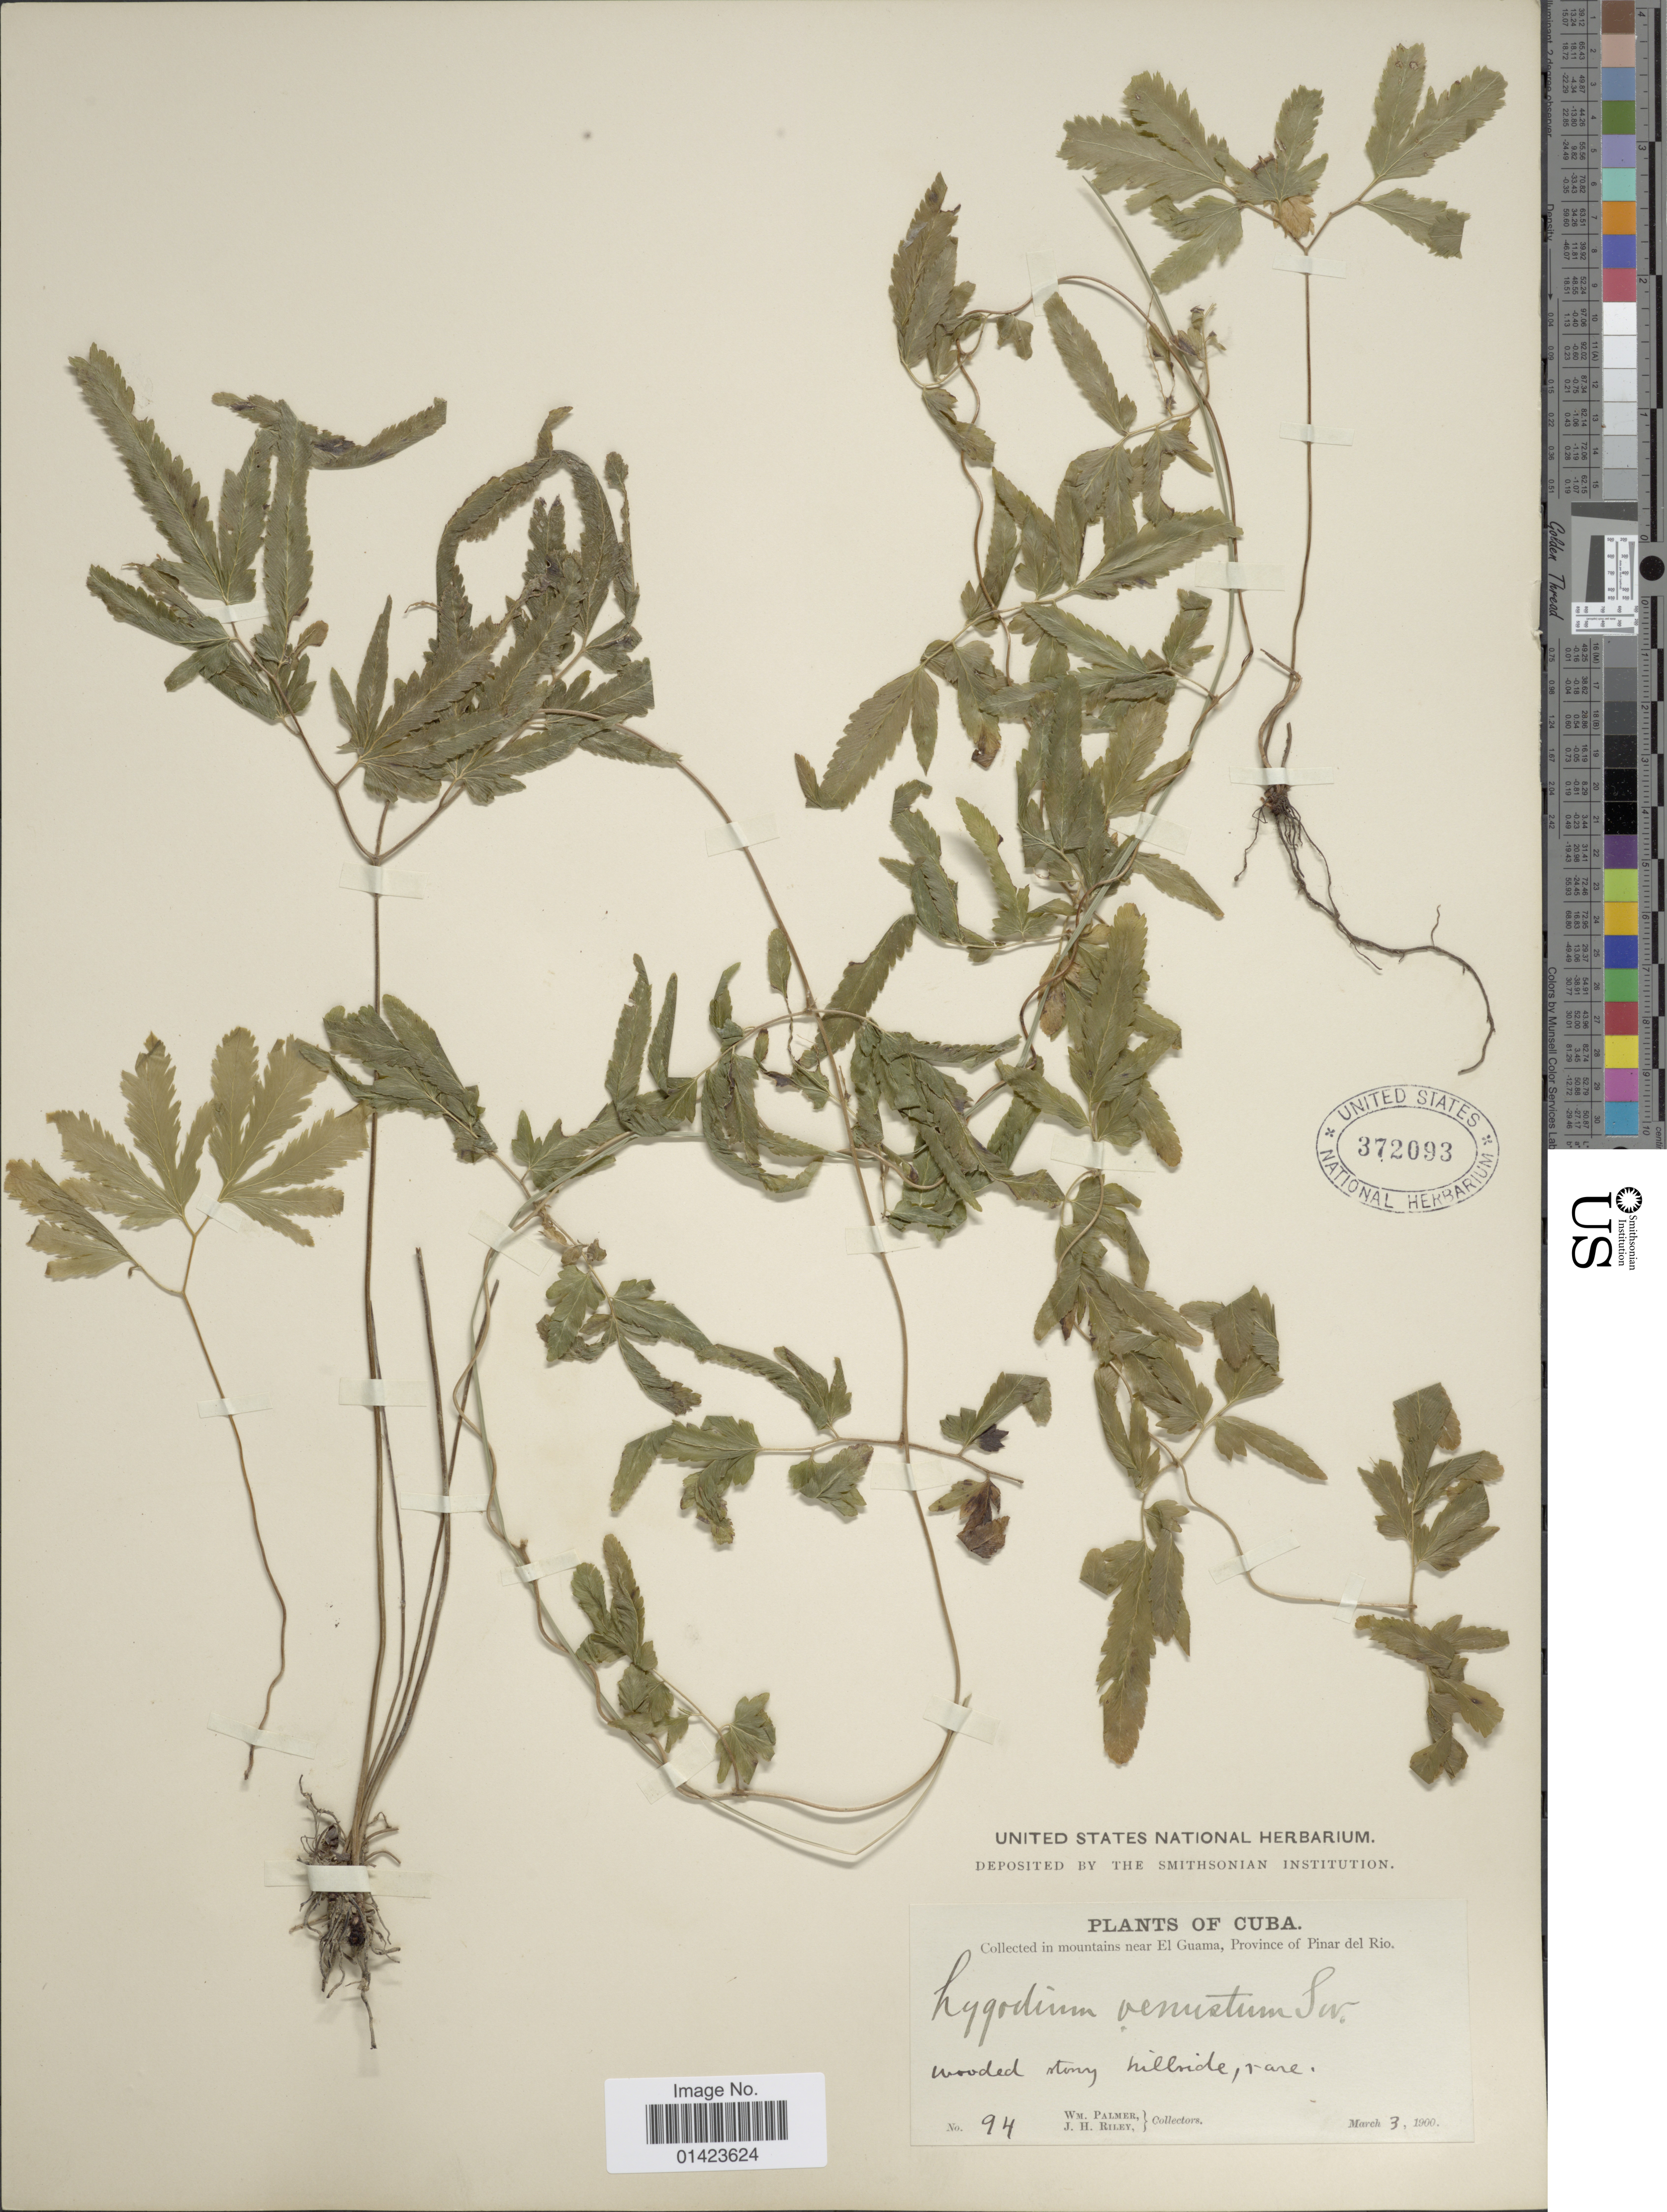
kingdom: Plantae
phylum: Tracheophyta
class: Polypodiopsida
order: Schizaeales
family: Lygodiaceae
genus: Lygodium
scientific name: Lygodium venustum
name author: Sw.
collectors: W. Palmer & J. H. Riley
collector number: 94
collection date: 1900-03-03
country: Cuba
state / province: Pinar del Río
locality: Mountains near El Guama, province of Pinar del Rio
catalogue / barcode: US 372093